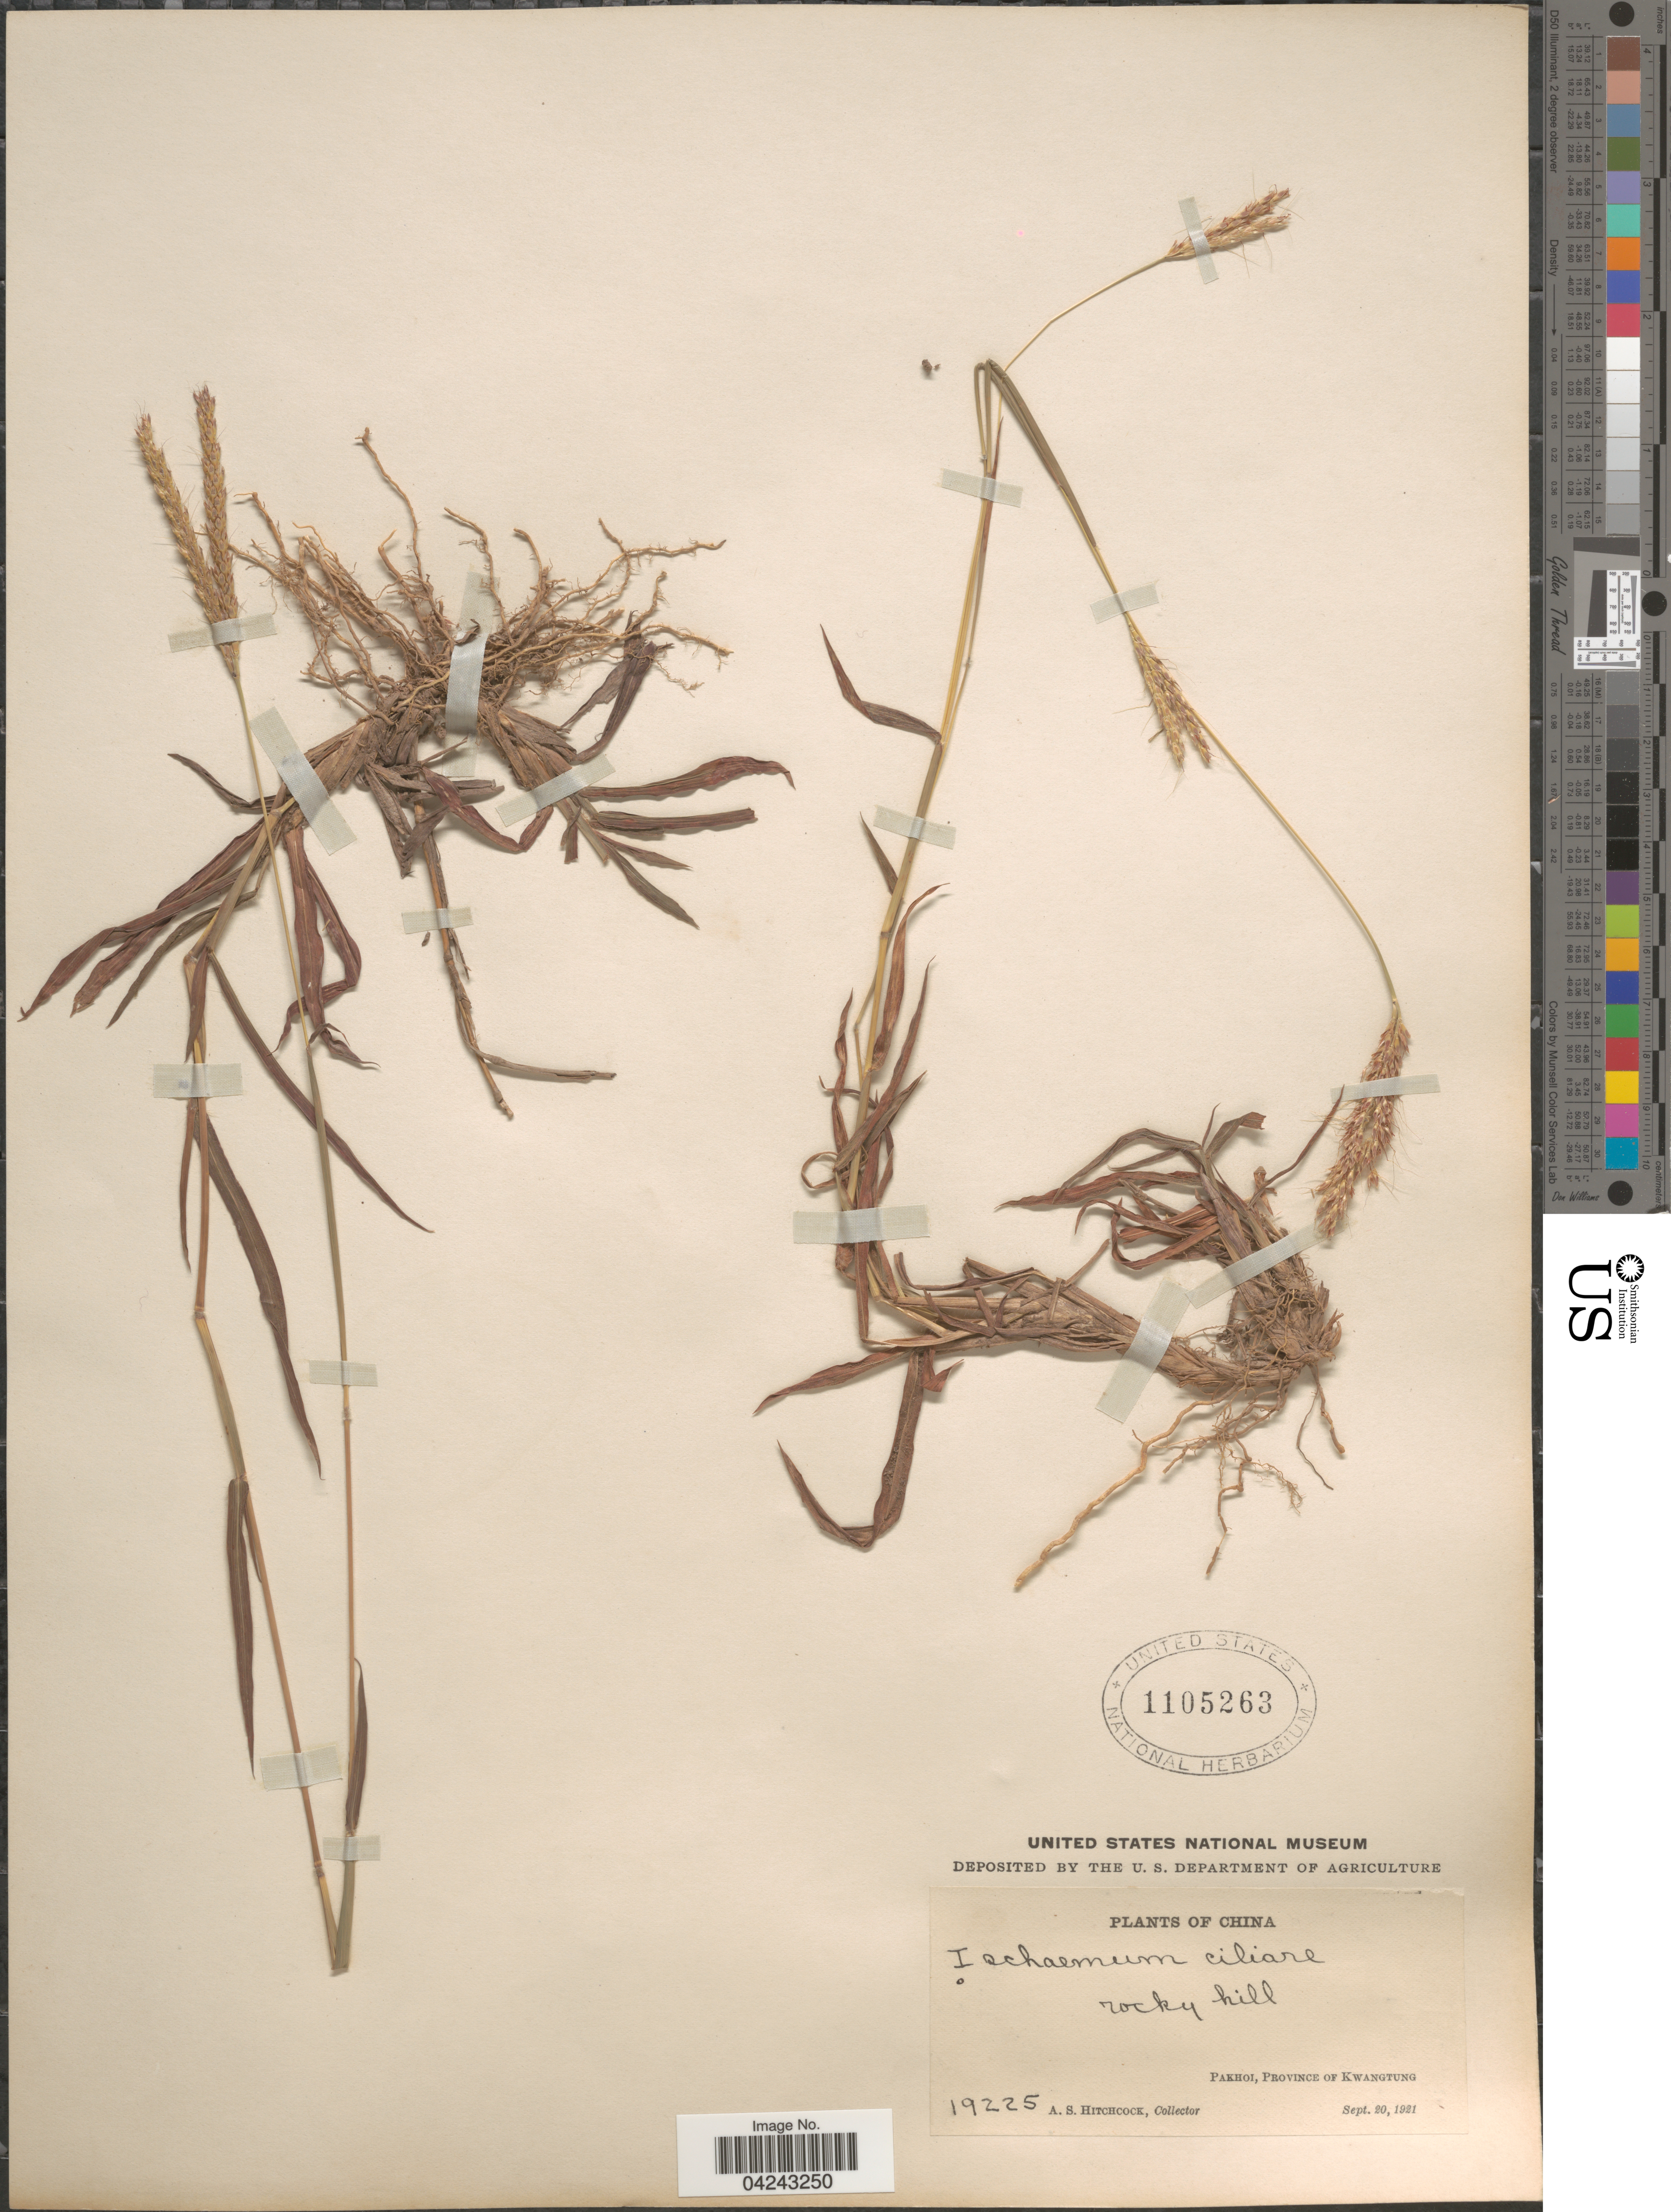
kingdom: Plantae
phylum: Tracheophyta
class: Liliopsida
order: Poales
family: Poaceae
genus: Ischaemum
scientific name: Ischaemum ciliare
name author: Retz.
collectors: A. S. Hitchcock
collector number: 19225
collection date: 1921-09-20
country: China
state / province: Guangdong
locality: Pakhoi, province of Kwangtung.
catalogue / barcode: US 1105263